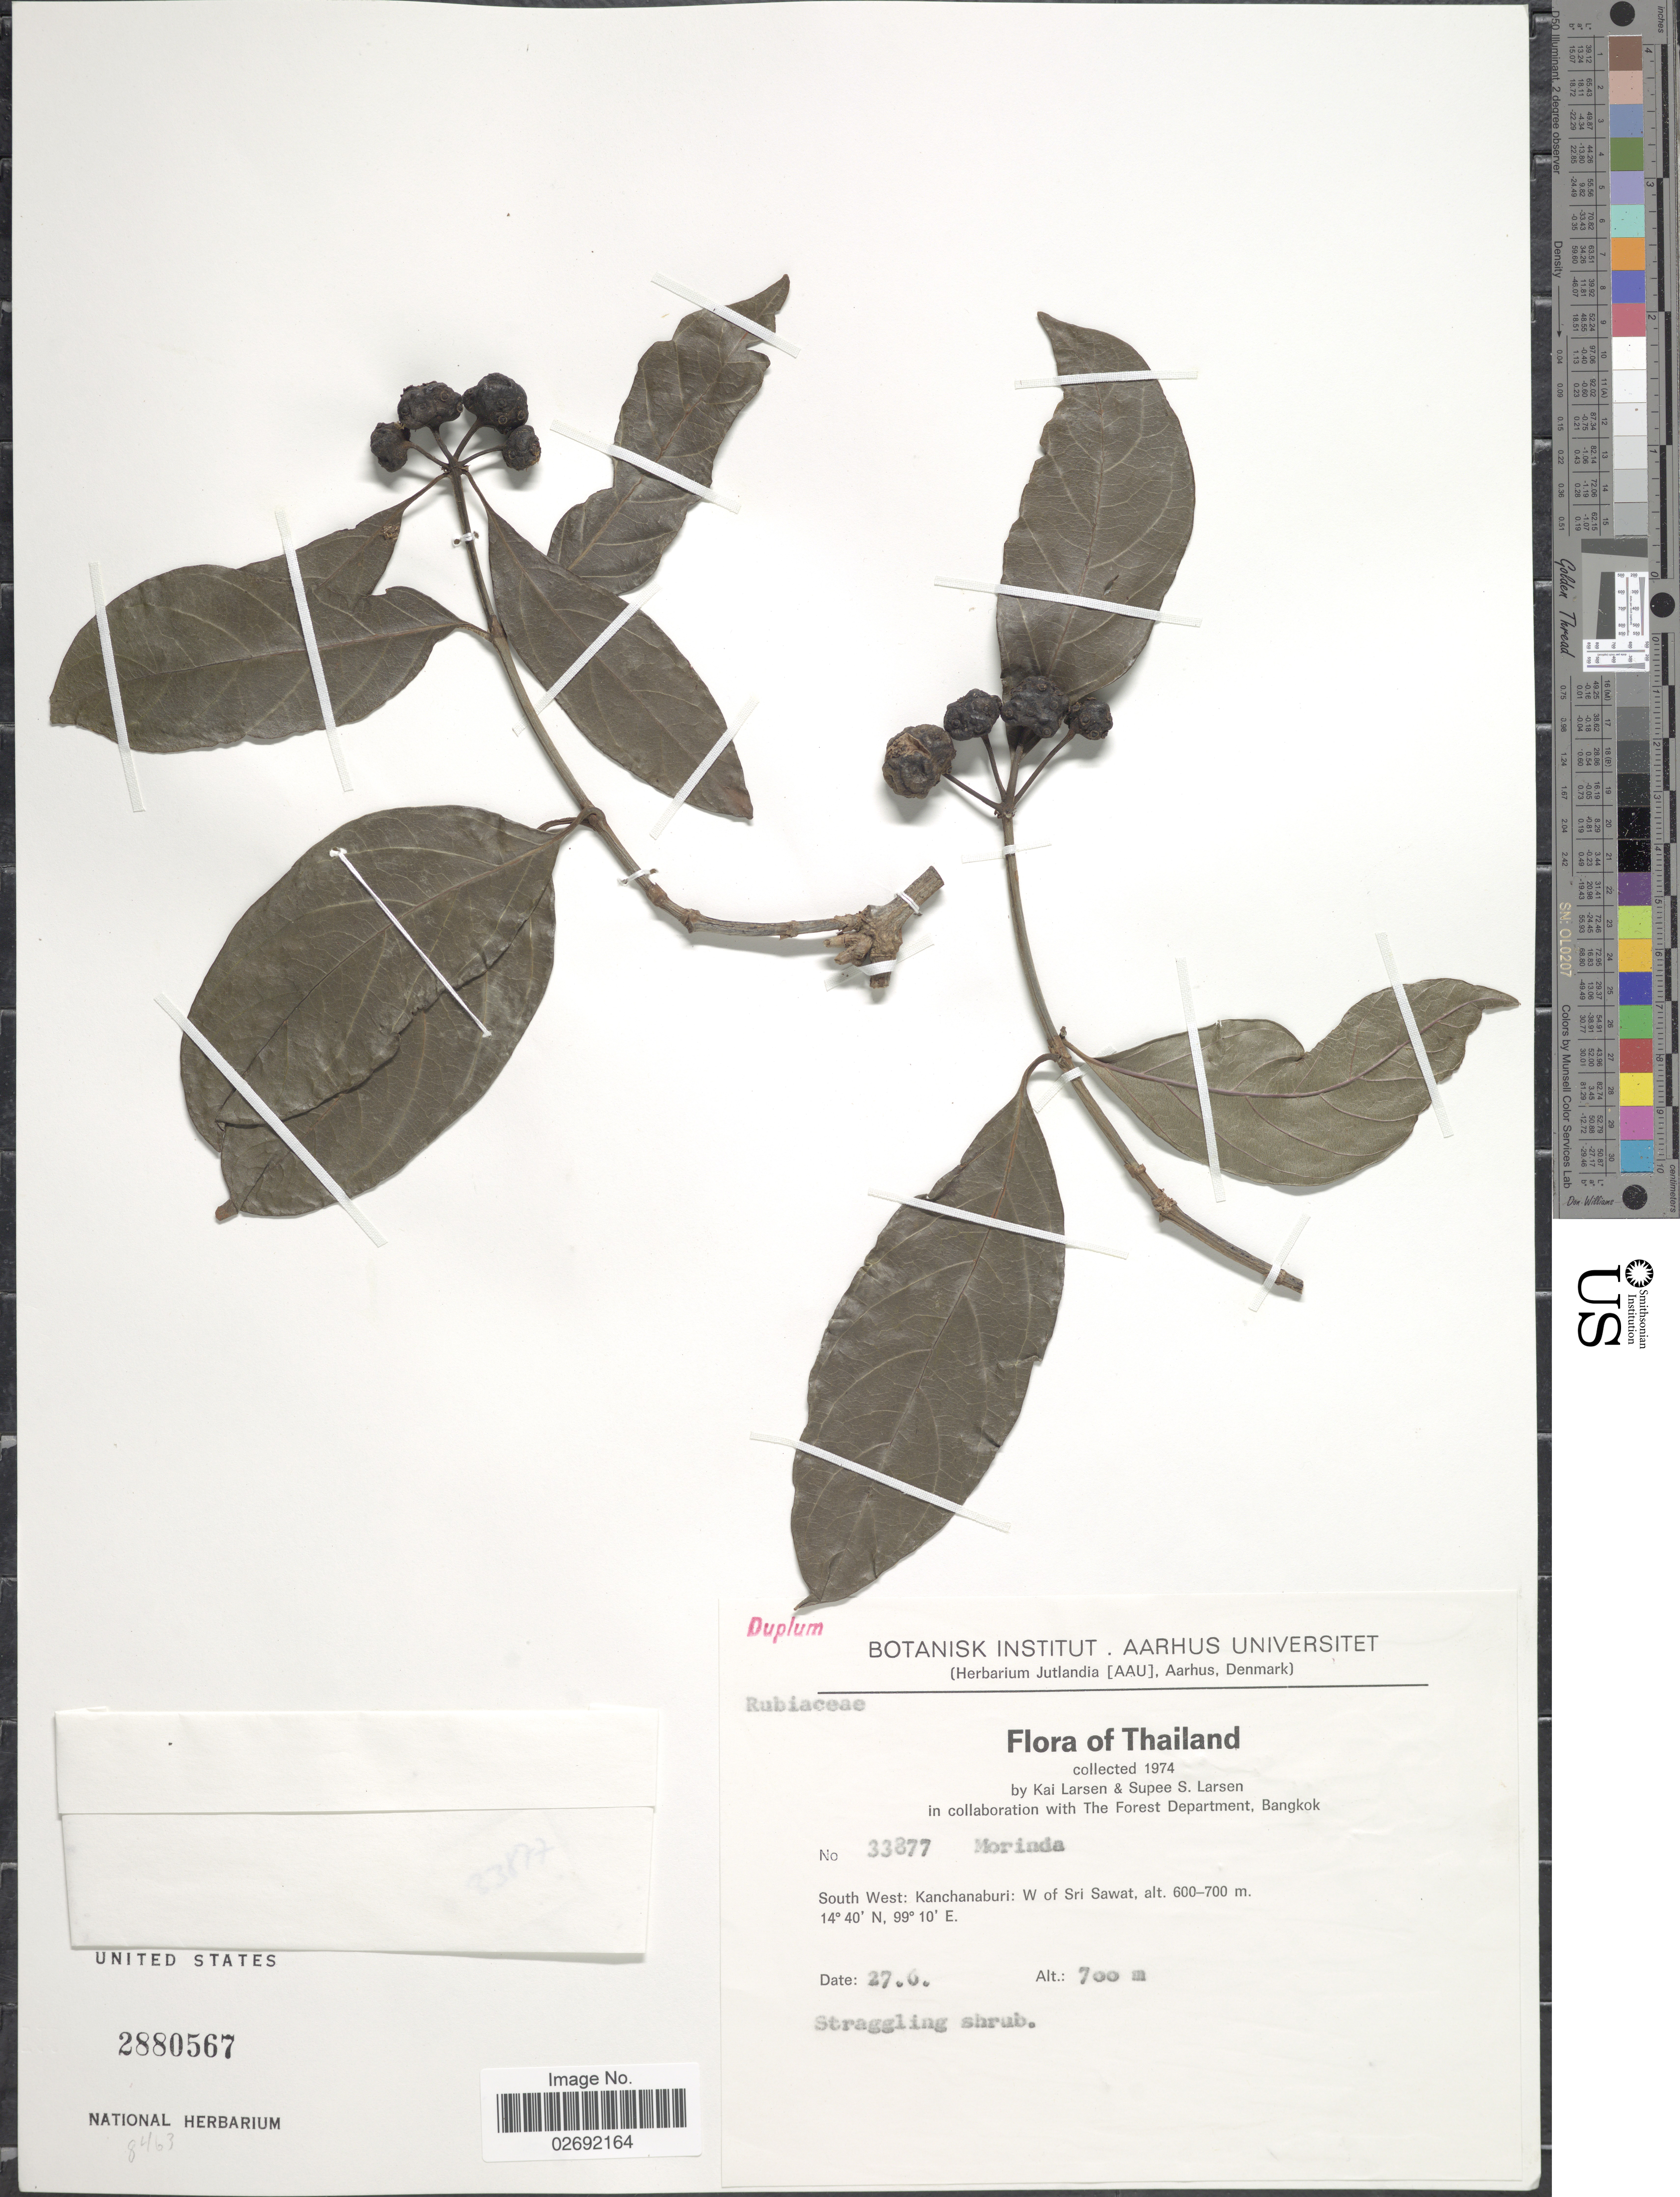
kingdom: Plantae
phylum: Tracheophyta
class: Magnoliopsida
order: Gentianales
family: Rubiaceae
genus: Morinda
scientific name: Morinda sp.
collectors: K. Larsen & S. Larsen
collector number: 33877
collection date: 1974-06-27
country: Thailand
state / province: Kanchanaburi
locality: South West: Kanchanaburi: W of Sri Sawat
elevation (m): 600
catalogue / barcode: US 2880567